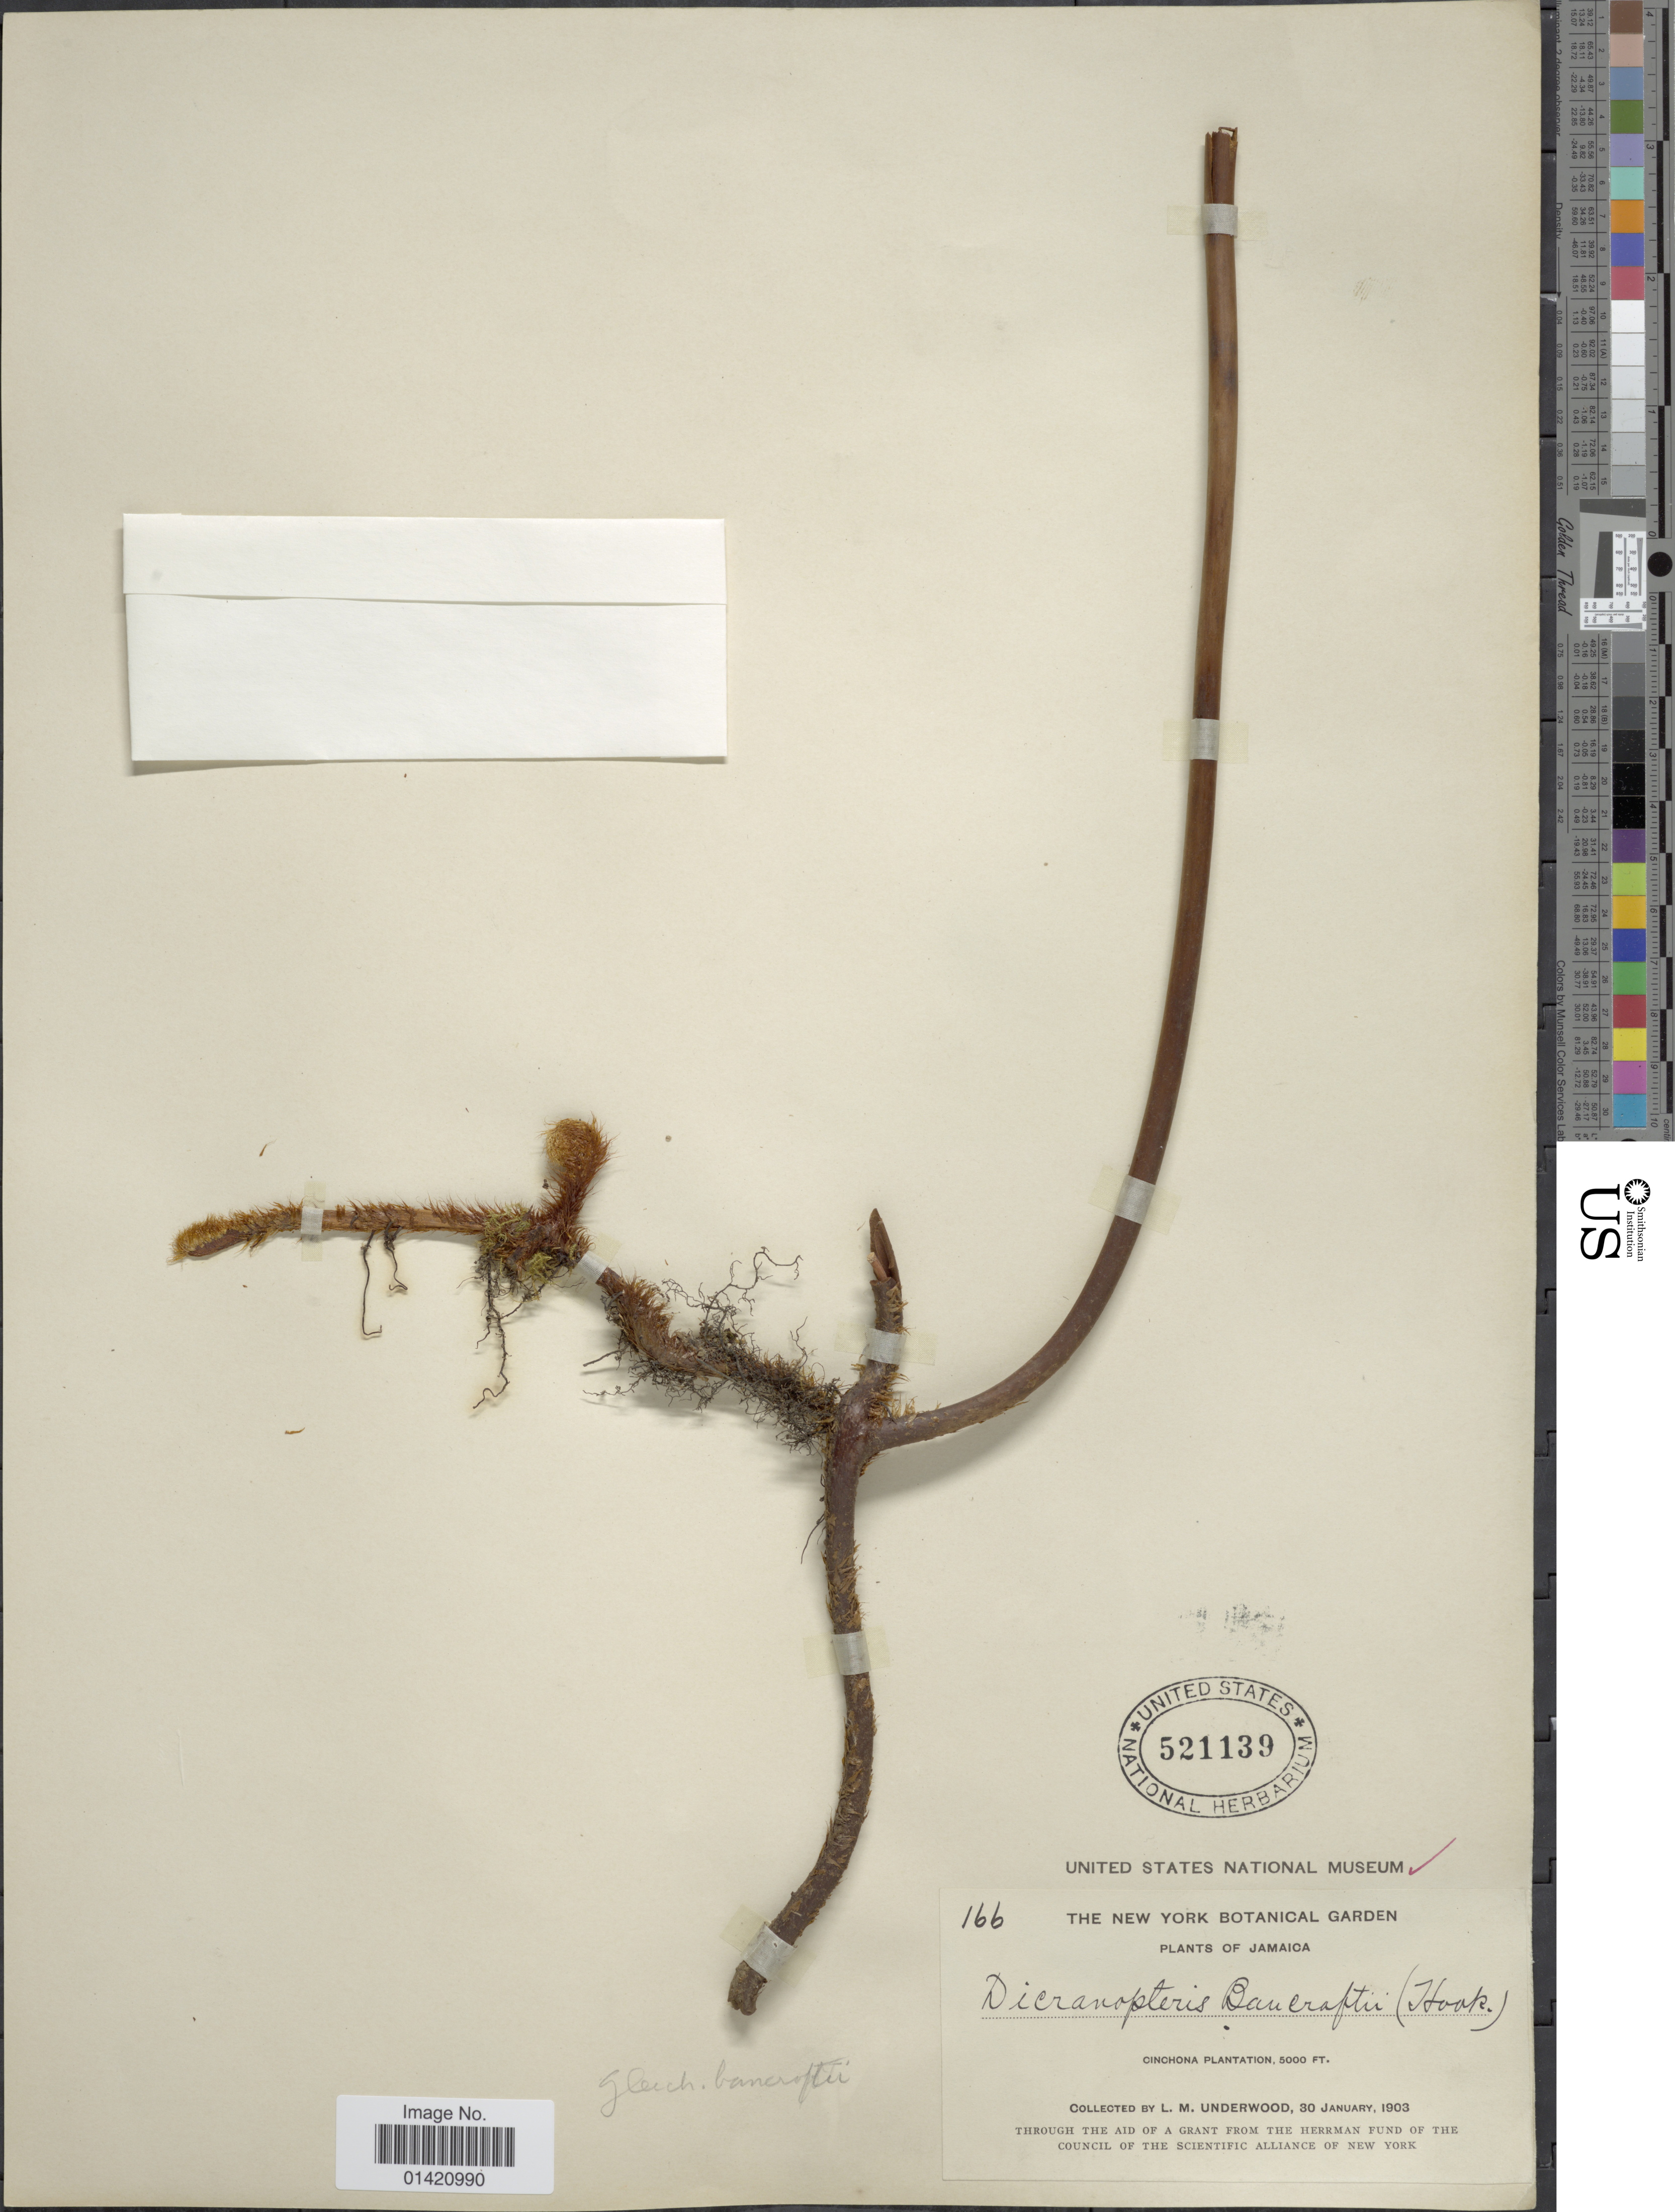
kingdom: Plantae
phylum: Tracheophyta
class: Polypodiopsida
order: Gleicheniales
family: Gleicheniaceae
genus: Diplopterygium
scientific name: Diplopterygium bancroftii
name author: (Hook.) A.R. Sm.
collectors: L. M. Underwood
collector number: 166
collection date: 1903-01-30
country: Jamaica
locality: Cinchona Plantation.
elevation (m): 1524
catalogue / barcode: US 521139